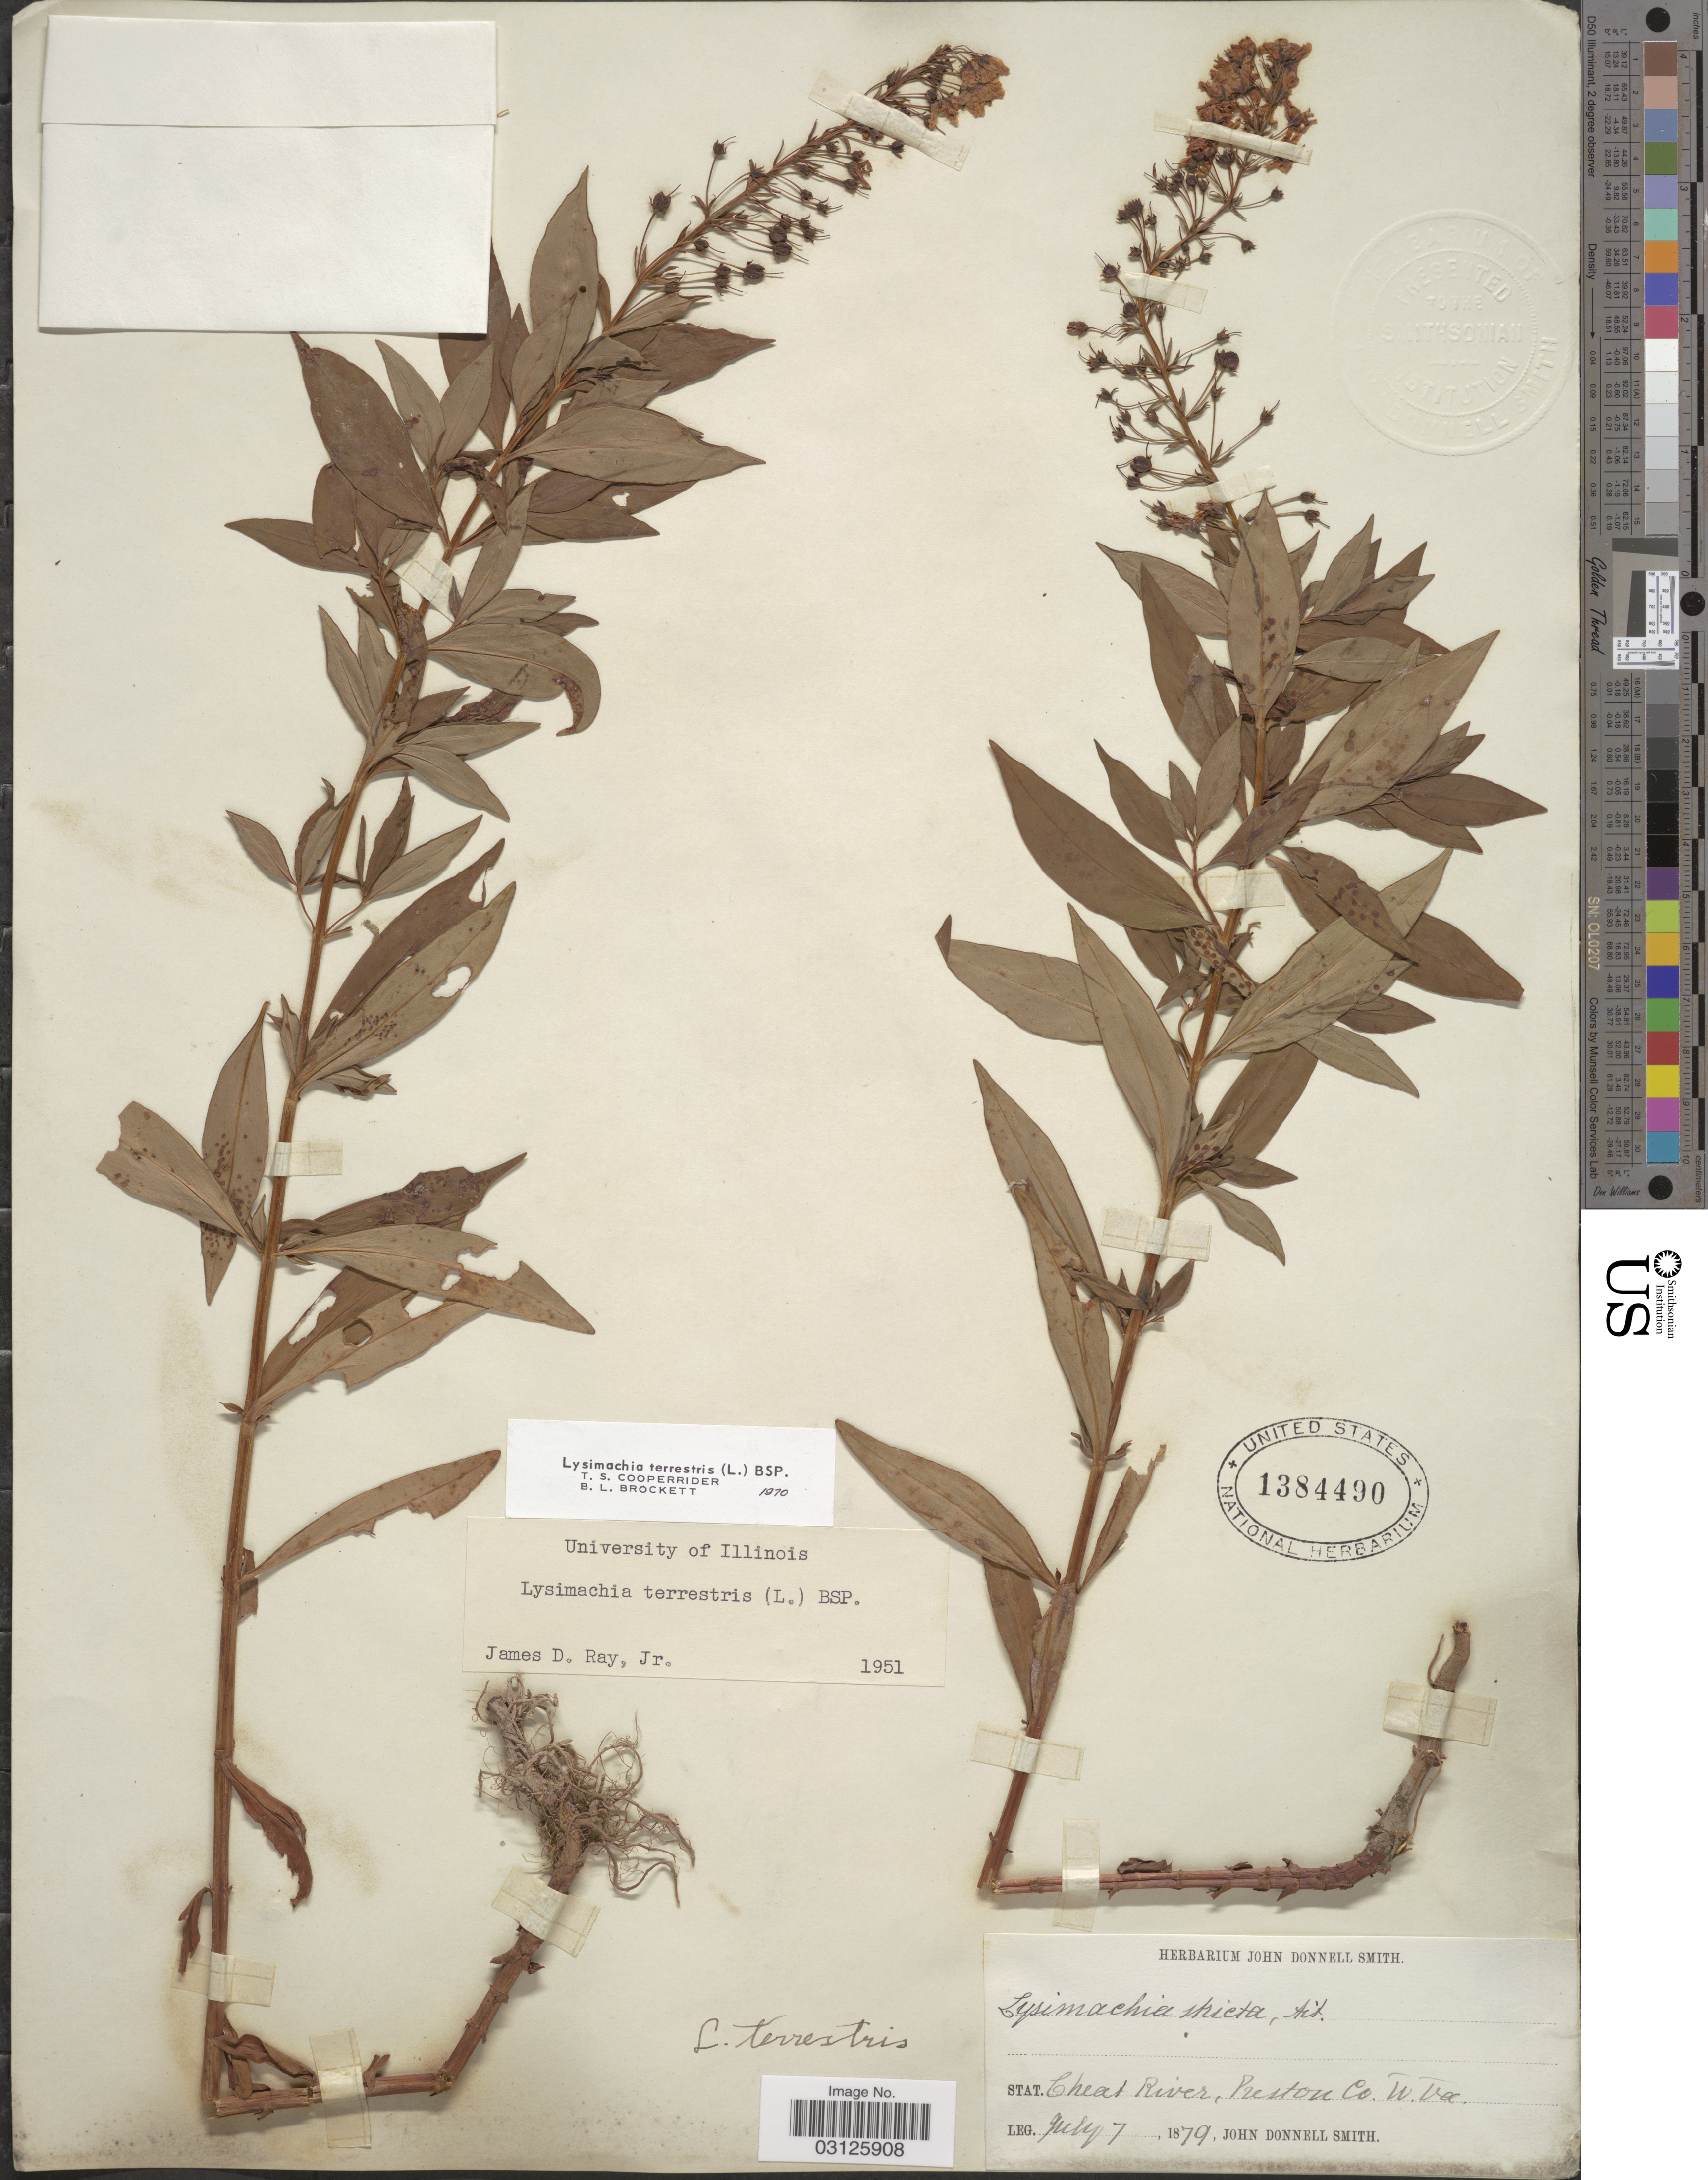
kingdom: Plantae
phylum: Tracheophyta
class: Magnoliopsida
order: Ericales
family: Primulaceae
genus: Lysimachia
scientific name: Lysimachia terrestris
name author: (L.) Britton, Stearns & Poggenb.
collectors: J. Donnell Smith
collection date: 1879-07-07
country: United States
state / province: West Virginia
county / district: Preston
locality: Stat. Cheat River, Preston Co., W. Va.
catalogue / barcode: US 1384490